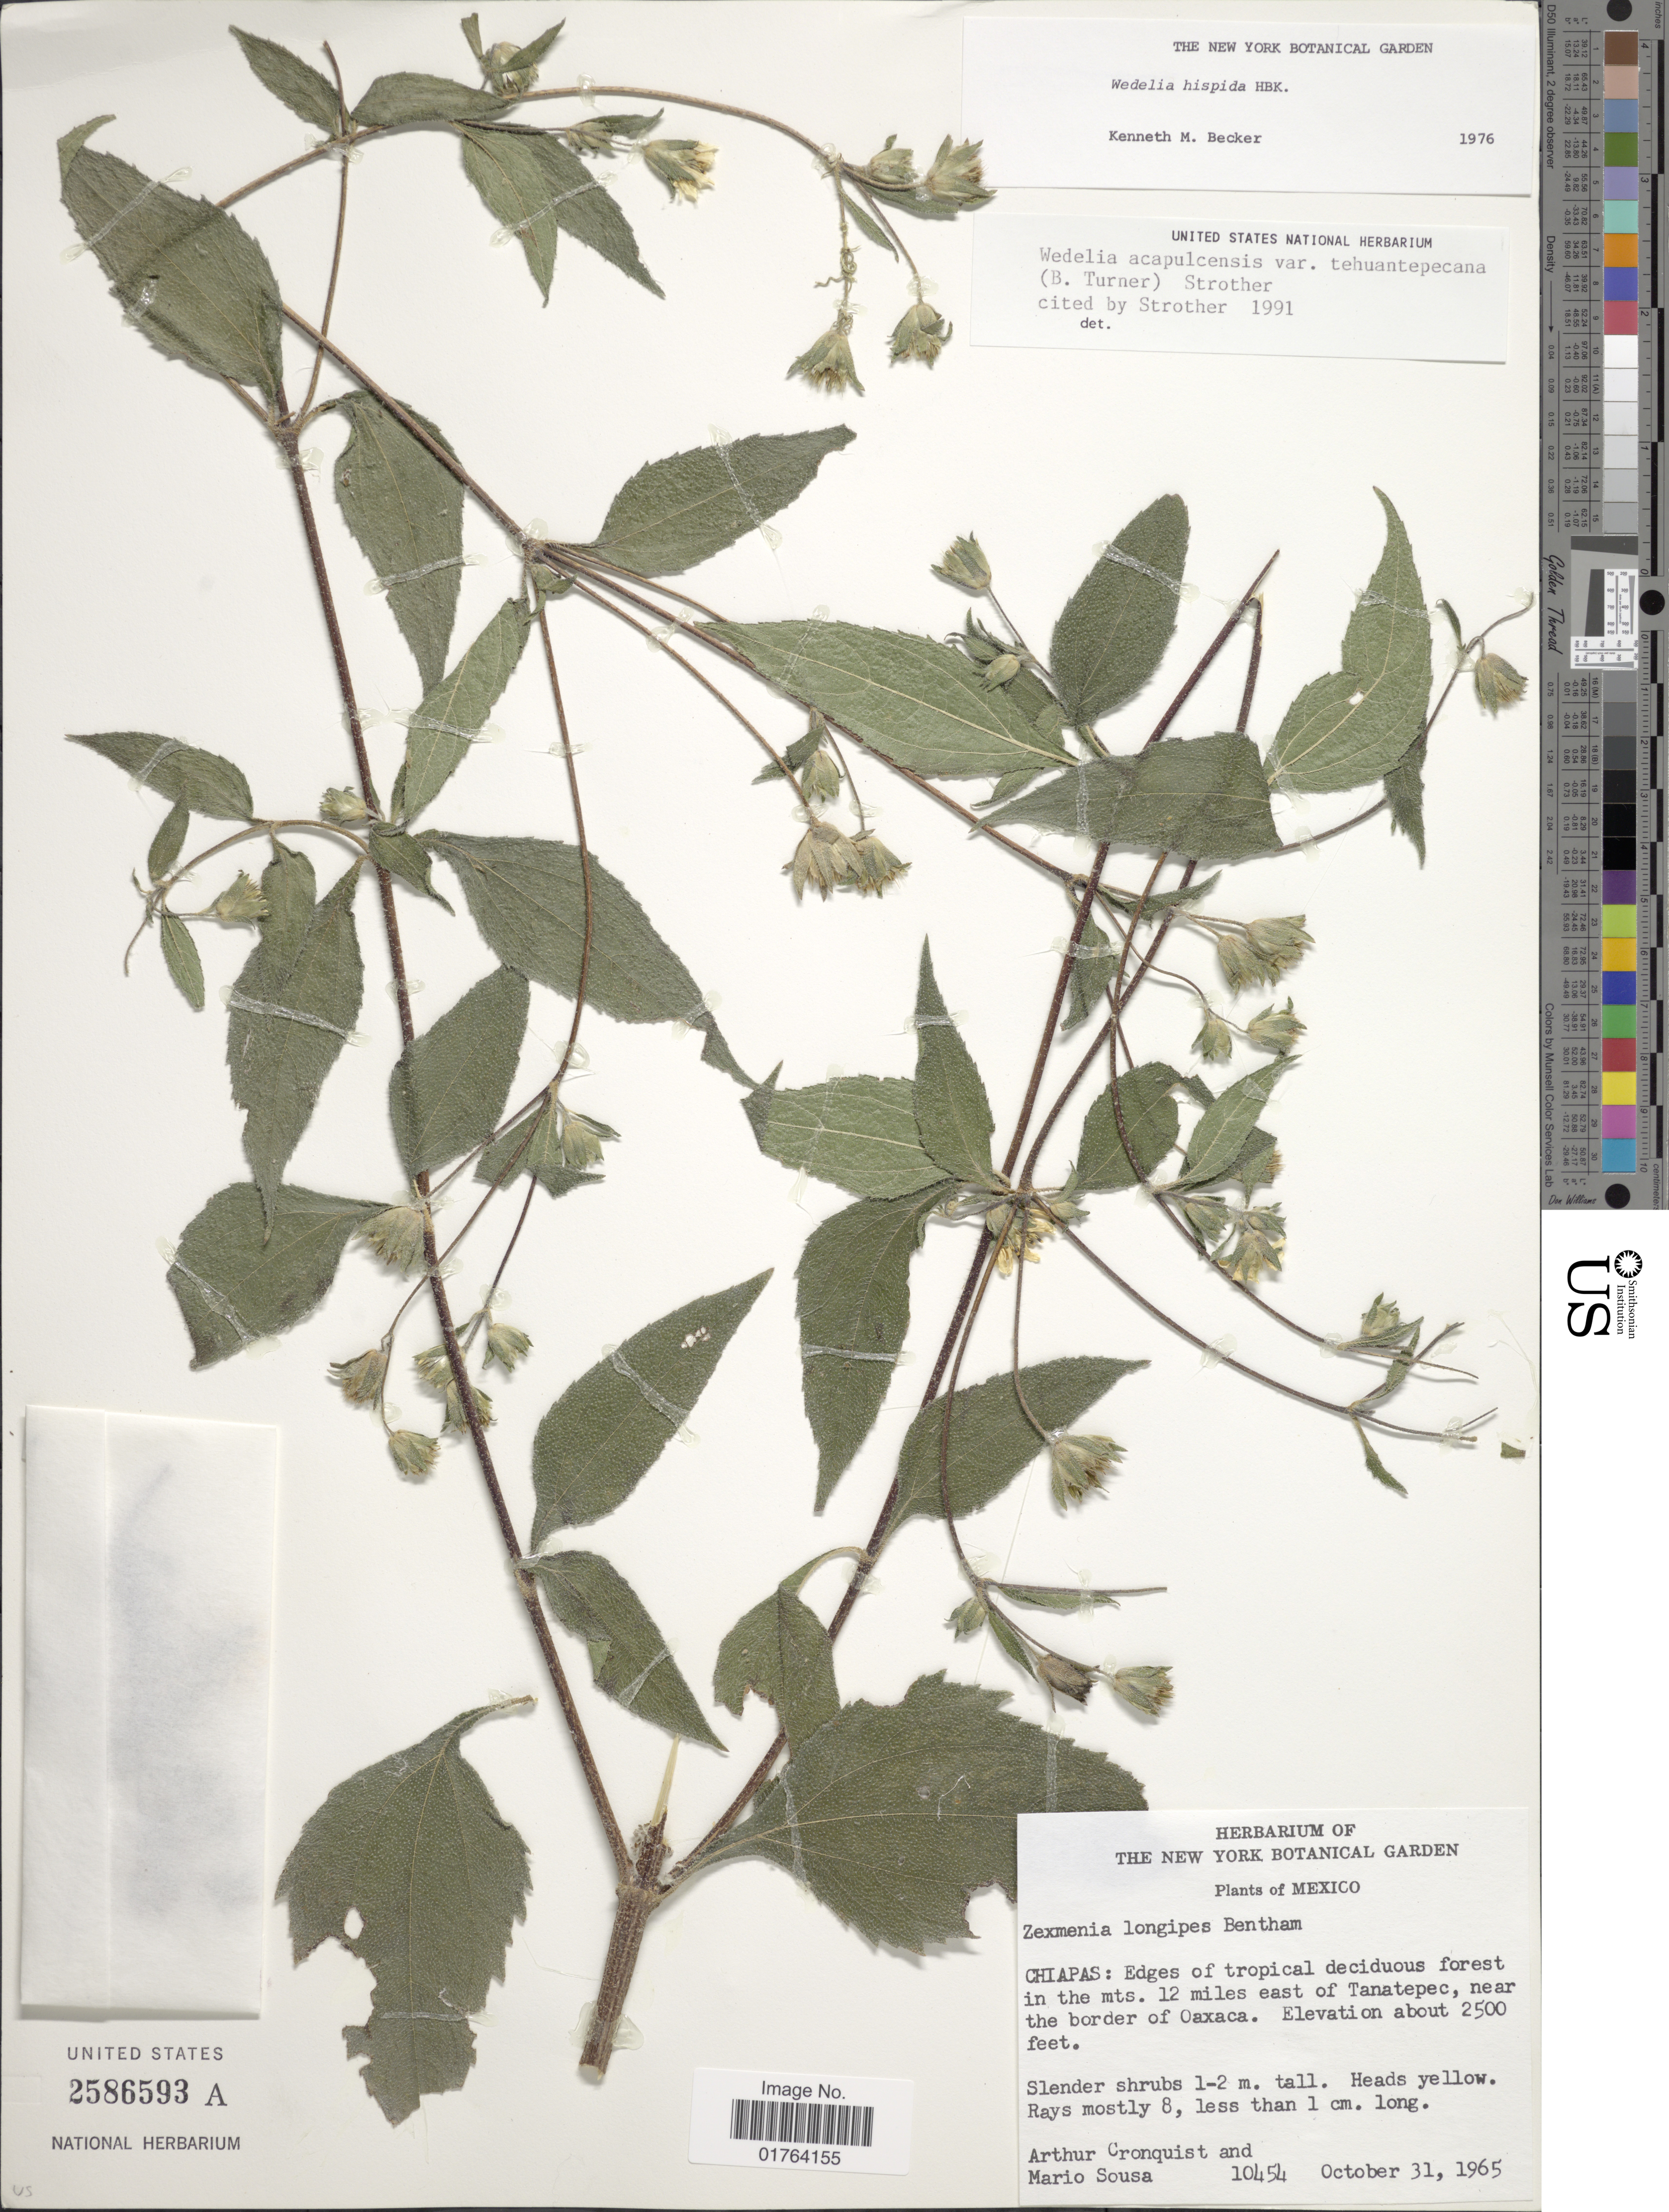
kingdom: Plantae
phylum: Tracheophyta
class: Magnoliopsida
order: Asterales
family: Asteraceae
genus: Wedelia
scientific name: Wedelia tehuantepecana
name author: B.L. Turner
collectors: A. J. Cronquist & M. Sousa S.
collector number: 10454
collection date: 1965-10-31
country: Mexico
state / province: Chiapas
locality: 12 miles east of Tanatepec, near the border of Oaxaca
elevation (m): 762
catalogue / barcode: US 2586593A